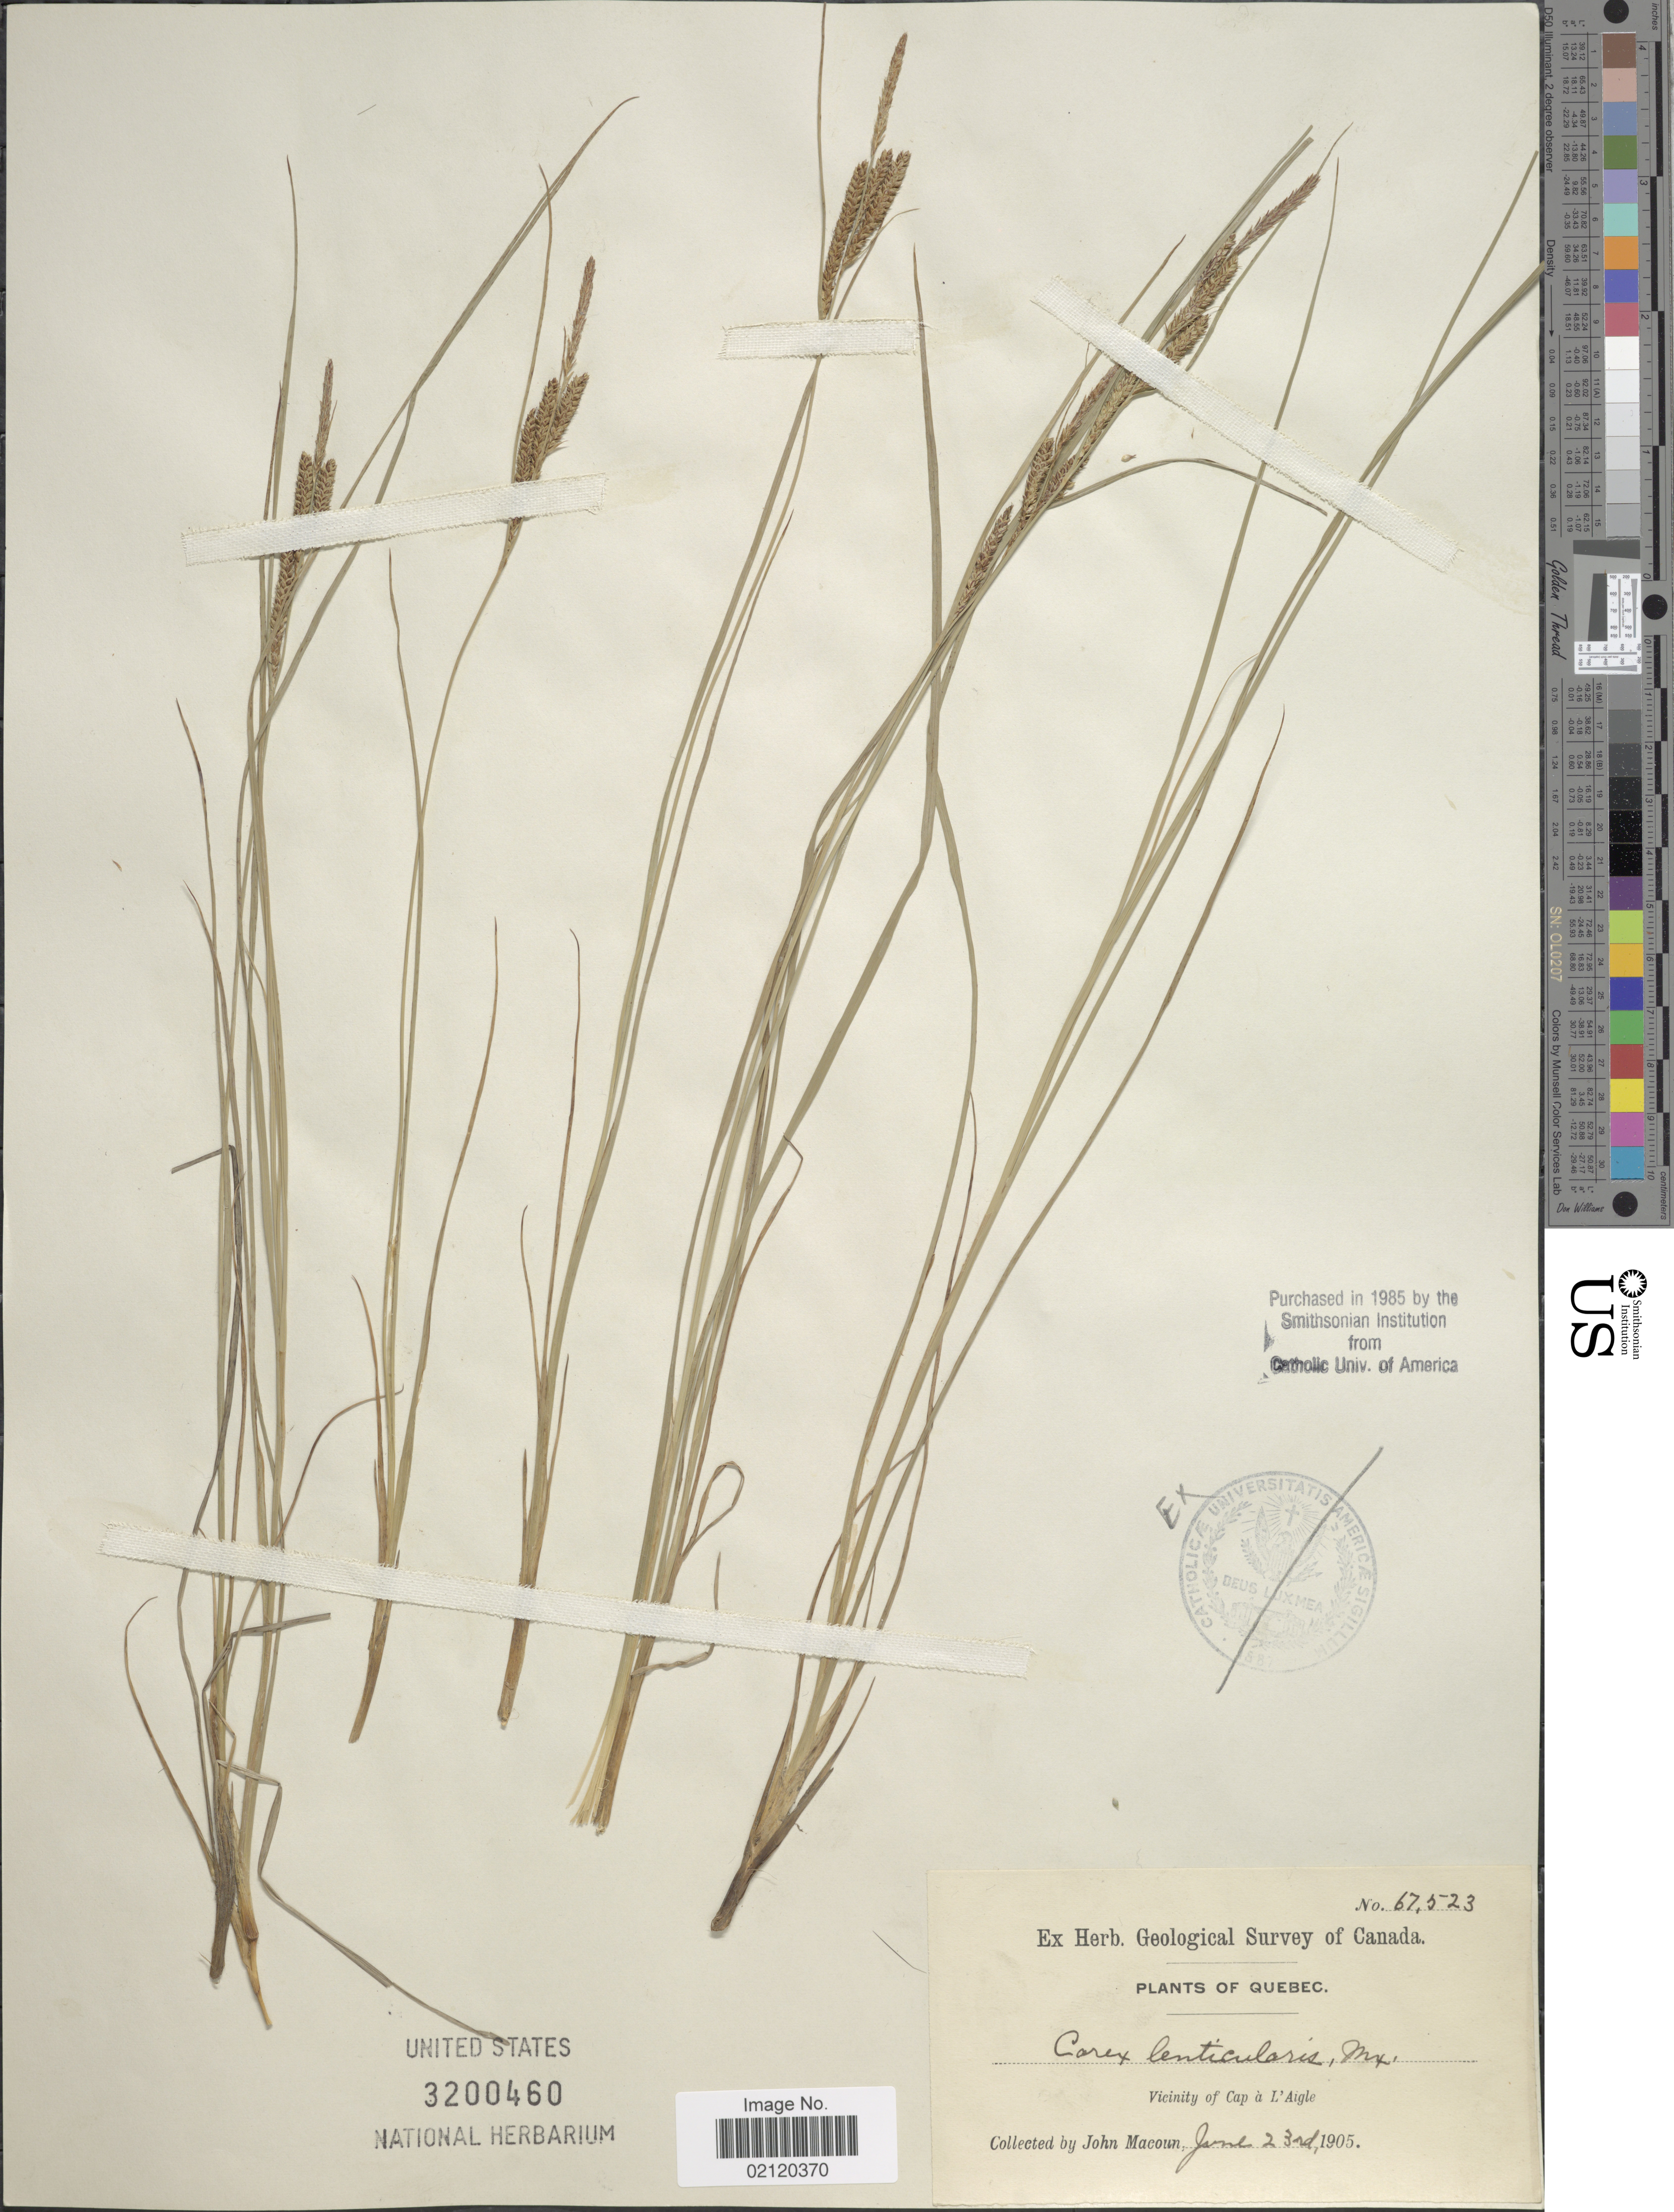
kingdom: Plantae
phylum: Tracheophyta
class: Liliopsida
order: Poales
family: Cyperaceae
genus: Carex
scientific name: Carex lenticularis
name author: Michx.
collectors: J. Macoun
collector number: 67523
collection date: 1905-06-23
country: Canada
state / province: Quebec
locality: Vicinity of Cap a L'Aigle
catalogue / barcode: US 3200460